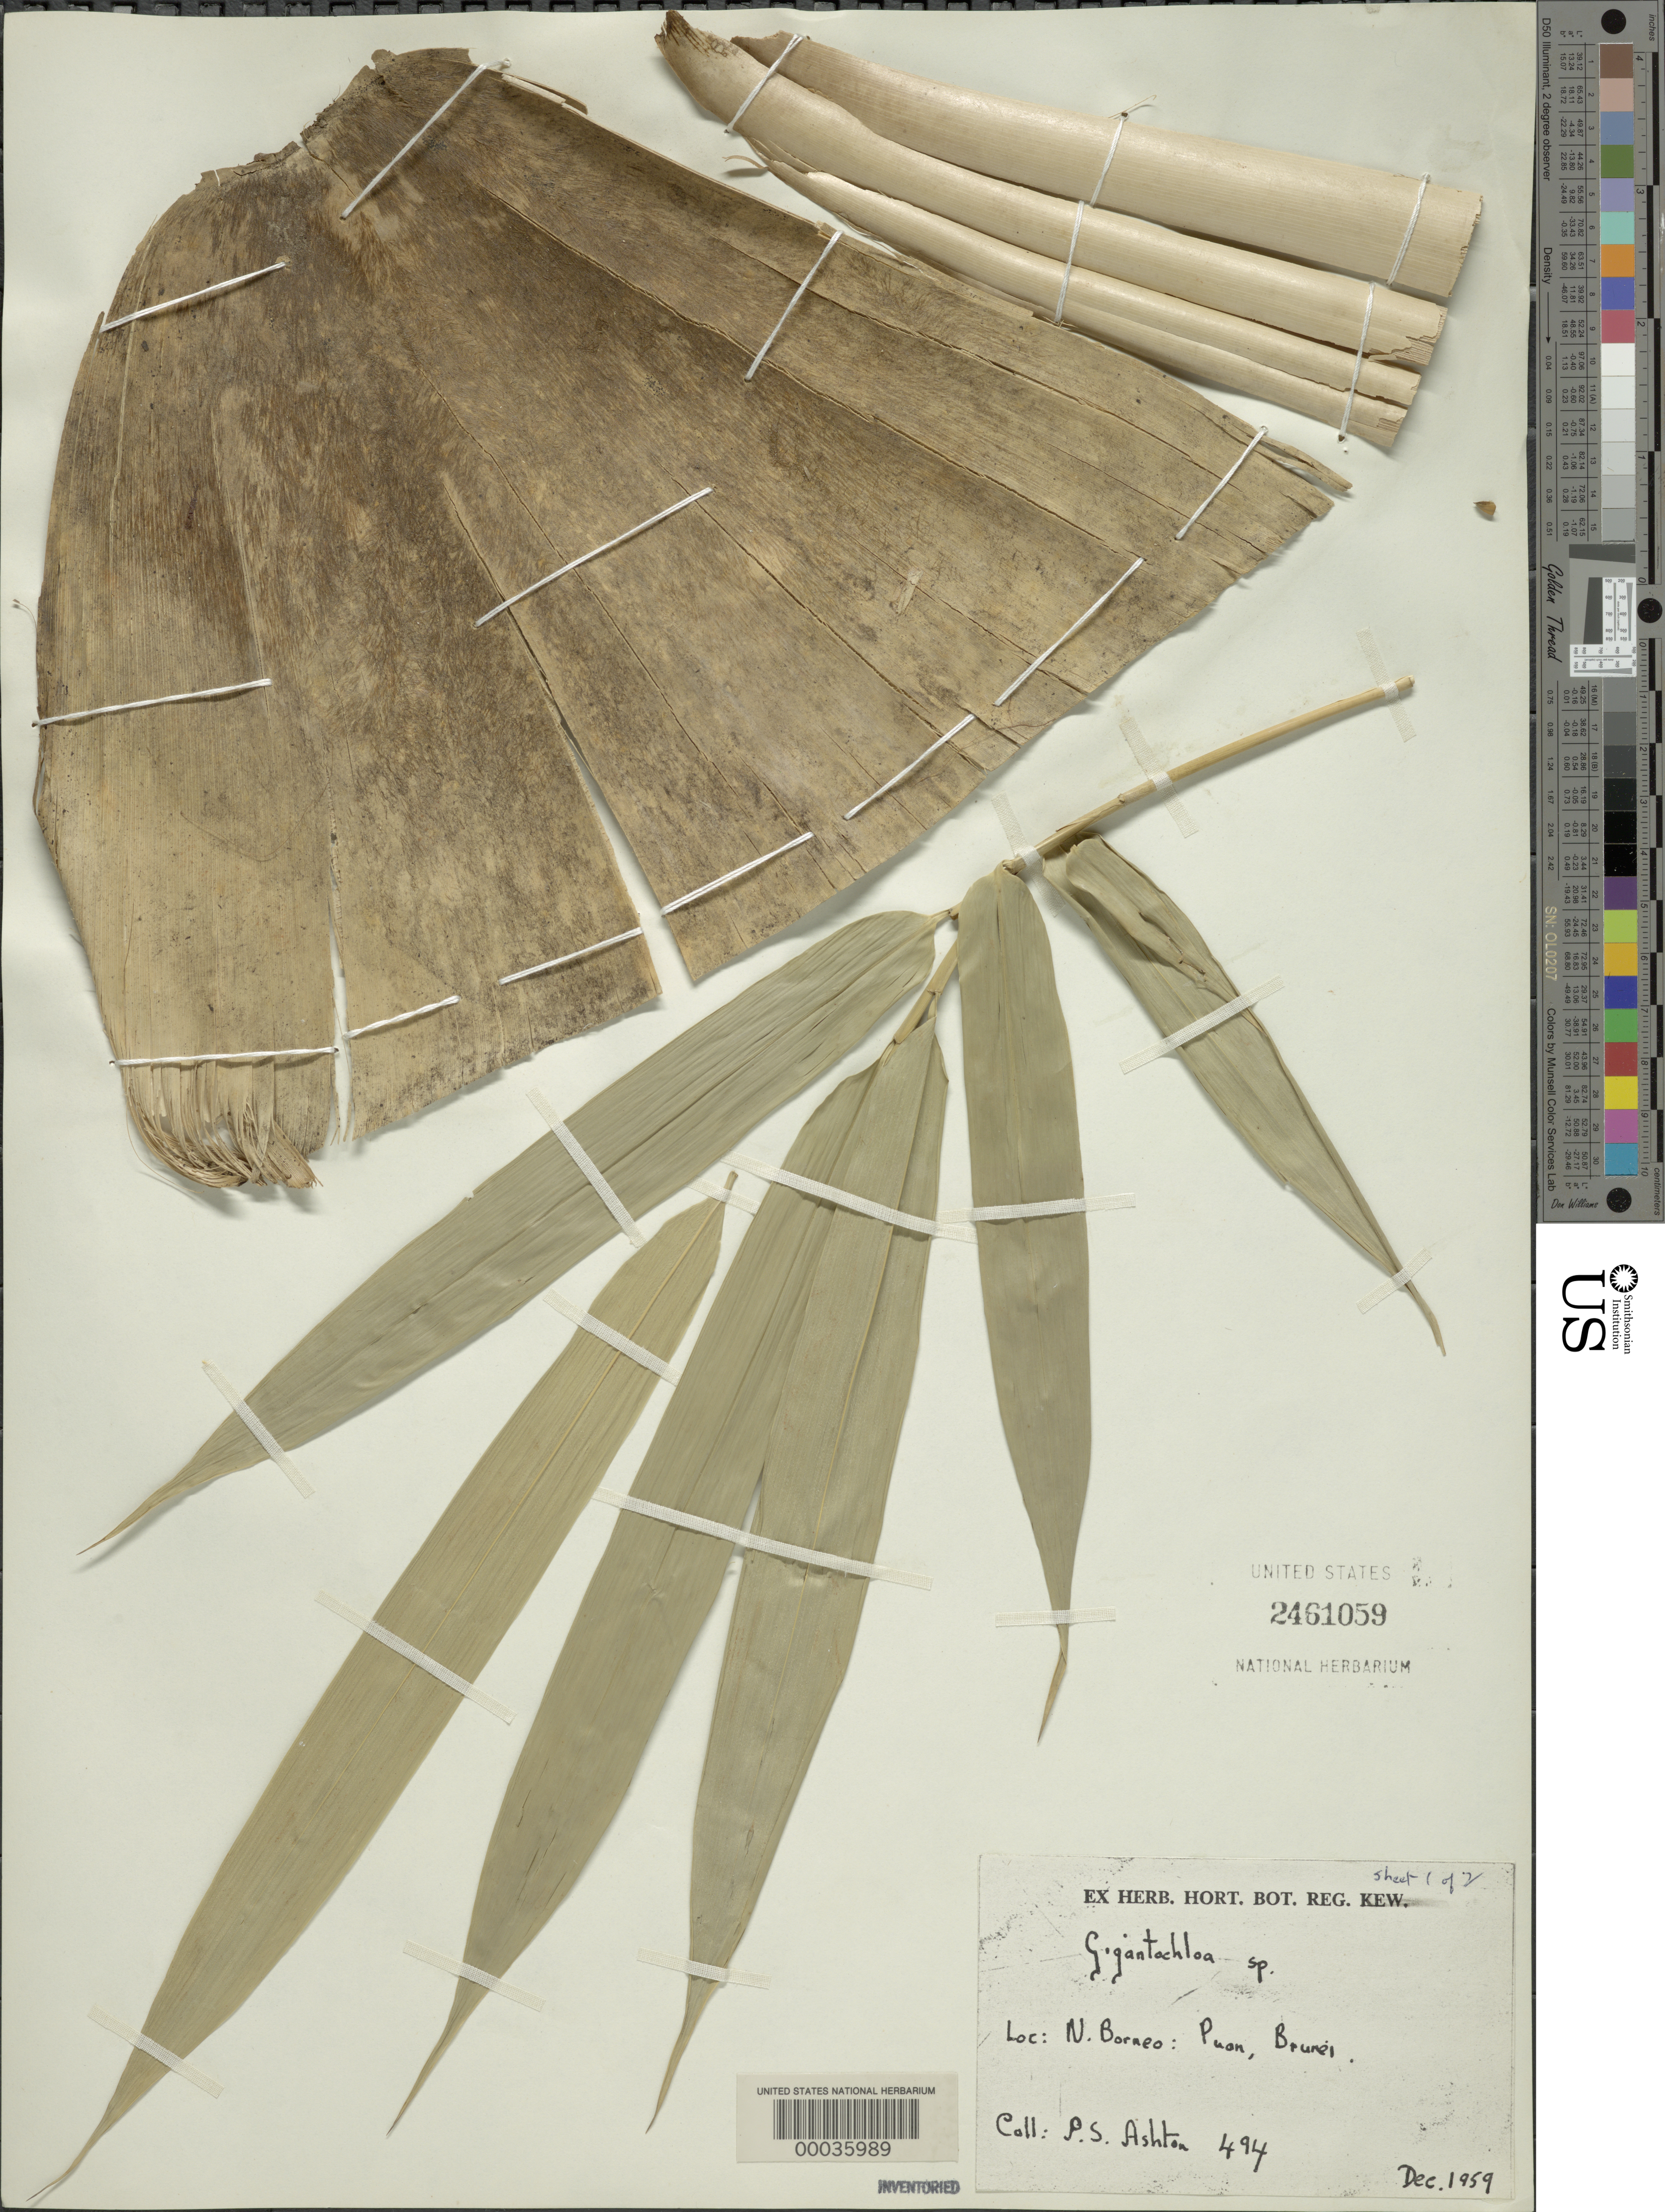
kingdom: Plantae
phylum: Tracheophyta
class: Liliopsida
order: Poales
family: Poaceae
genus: Dendrocalamus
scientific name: Dendrocalamus sp.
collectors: P. S. Ashton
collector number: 494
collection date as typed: Dec 1959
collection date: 1959-12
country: Brunei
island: Borneo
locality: Puan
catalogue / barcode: US 2461059